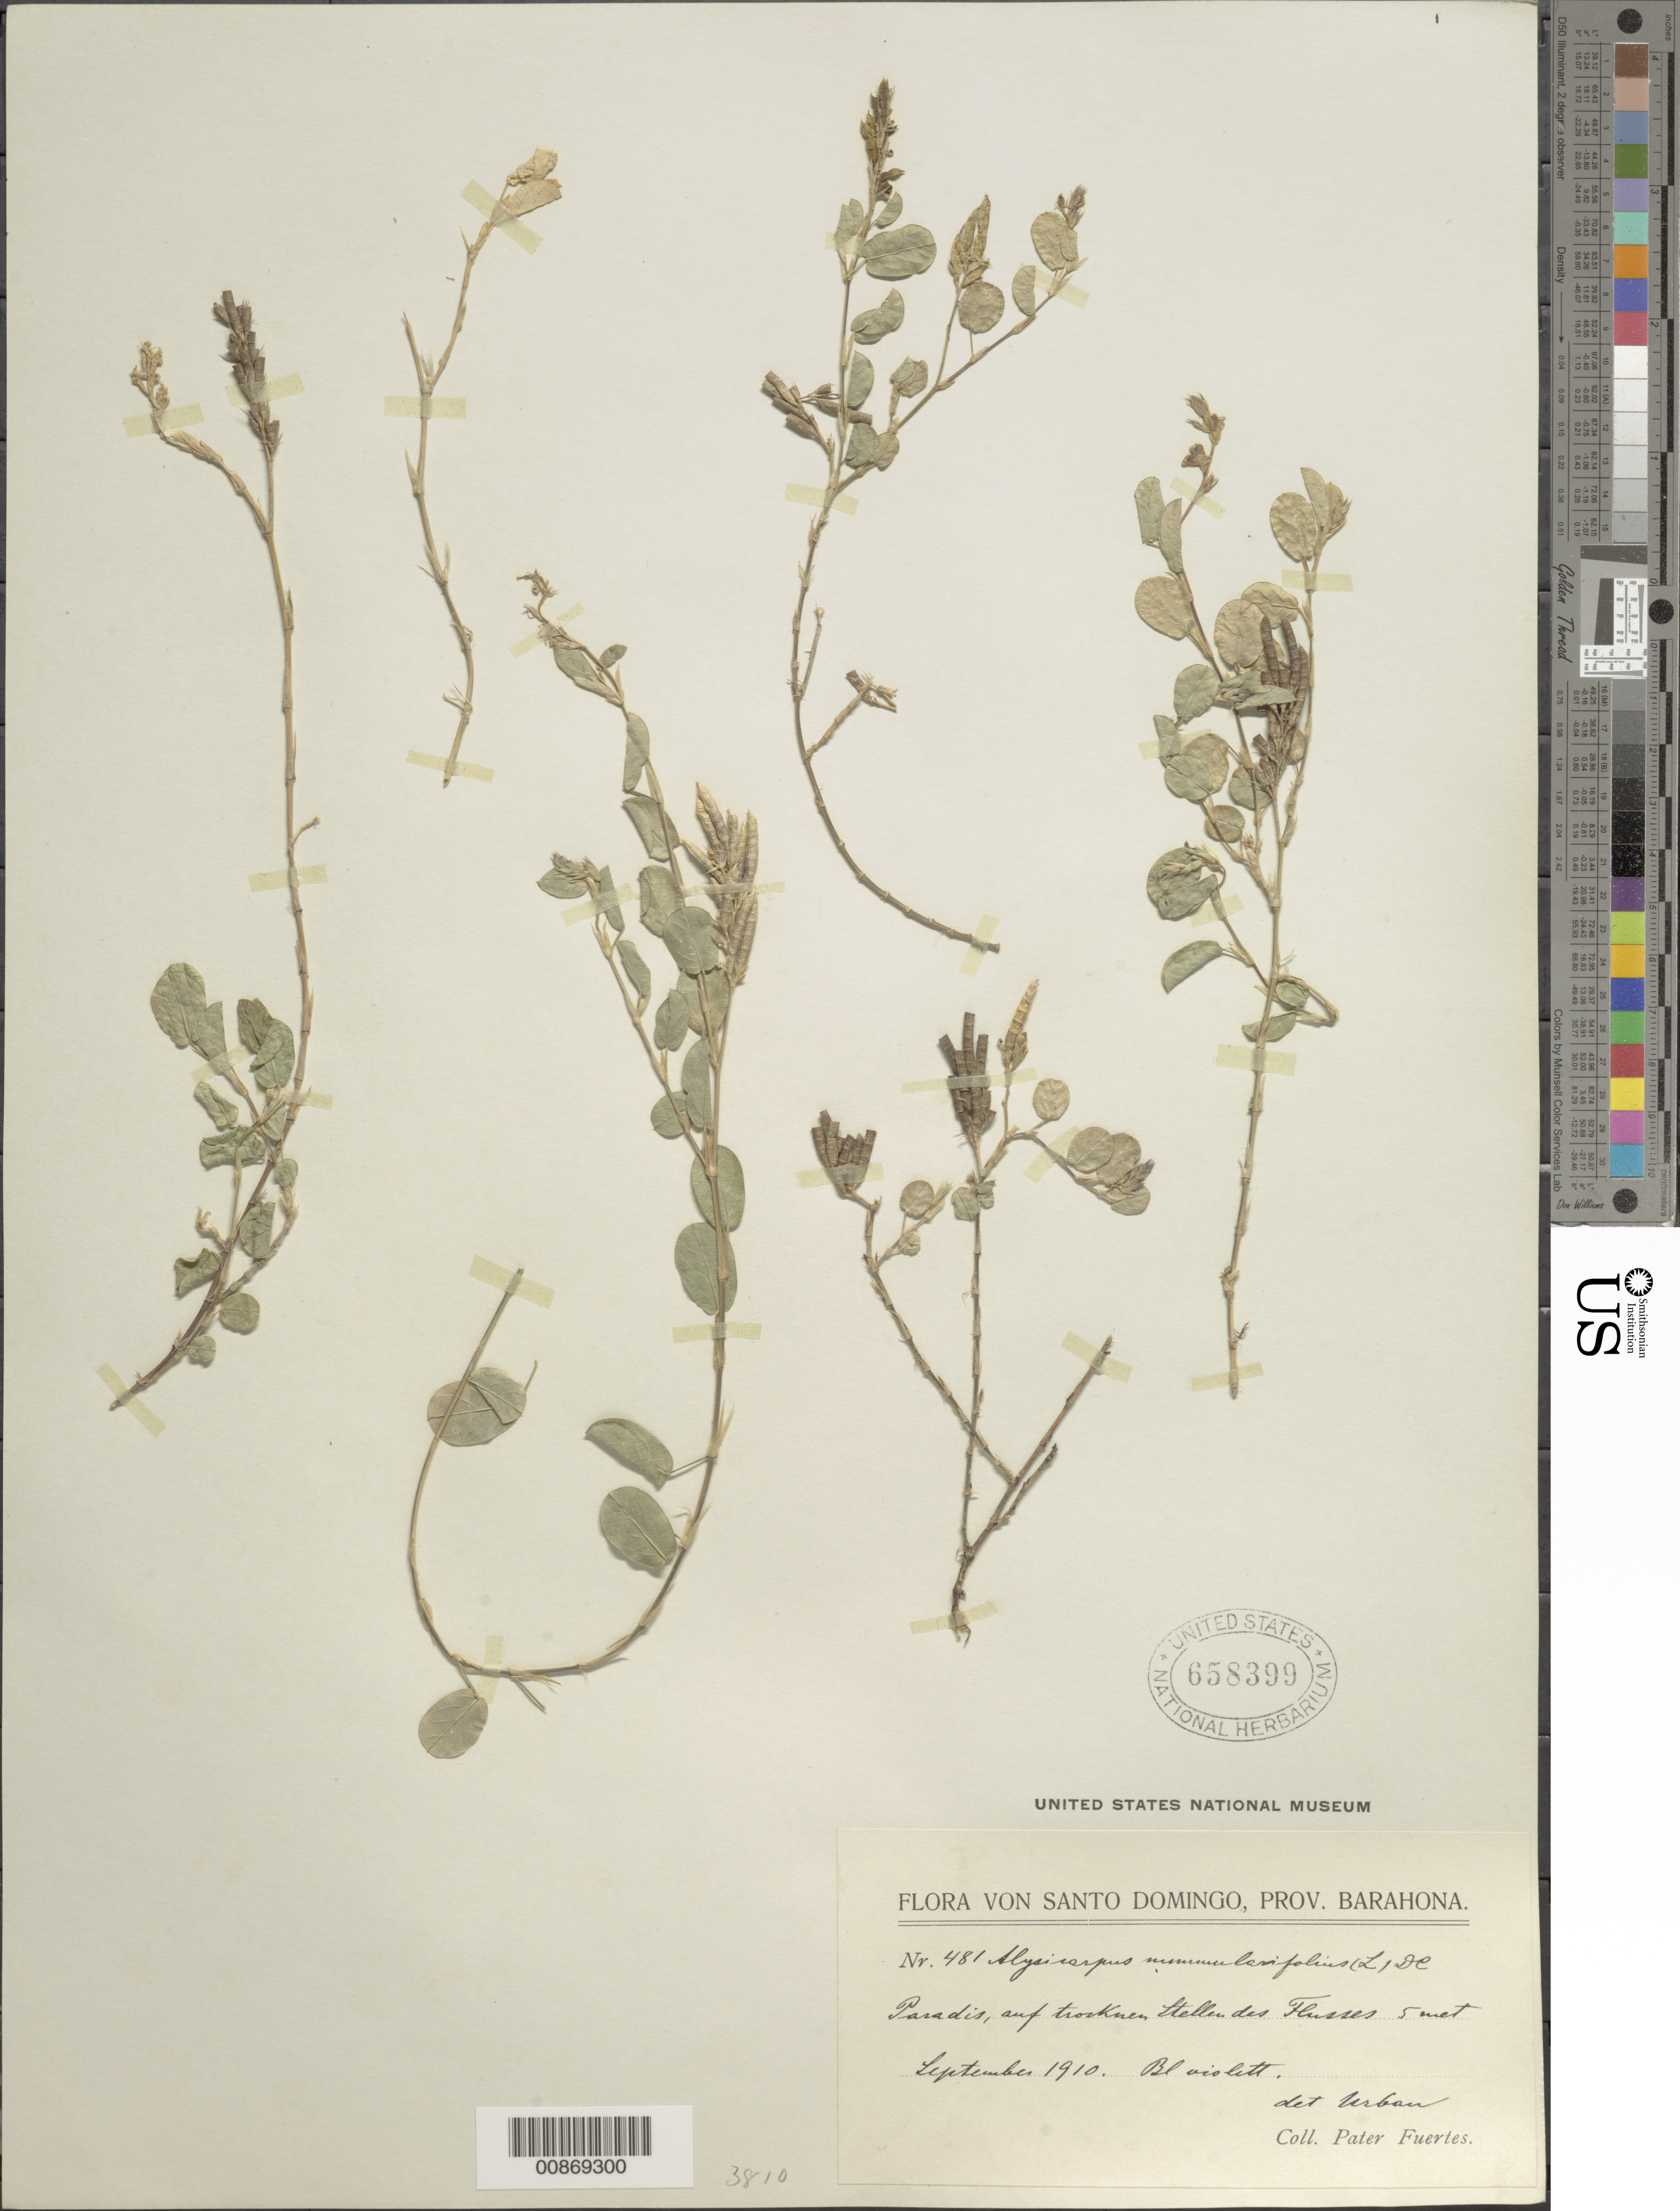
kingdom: Plantae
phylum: Tracheophyta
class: Magnoliopsida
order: Fabales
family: Fabaceae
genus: Alysicarpus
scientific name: Alysicarpus vaginalis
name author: (L.) DC.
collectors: M. D. Fuertes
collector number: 481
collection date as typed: Sep 1910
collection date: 1910-09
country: Dominican Republic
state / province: Barahona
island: Hispaniola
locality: Paradis.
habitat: Auf trocknen Stellen des Flusses.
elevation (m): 5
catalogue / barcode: US 658399